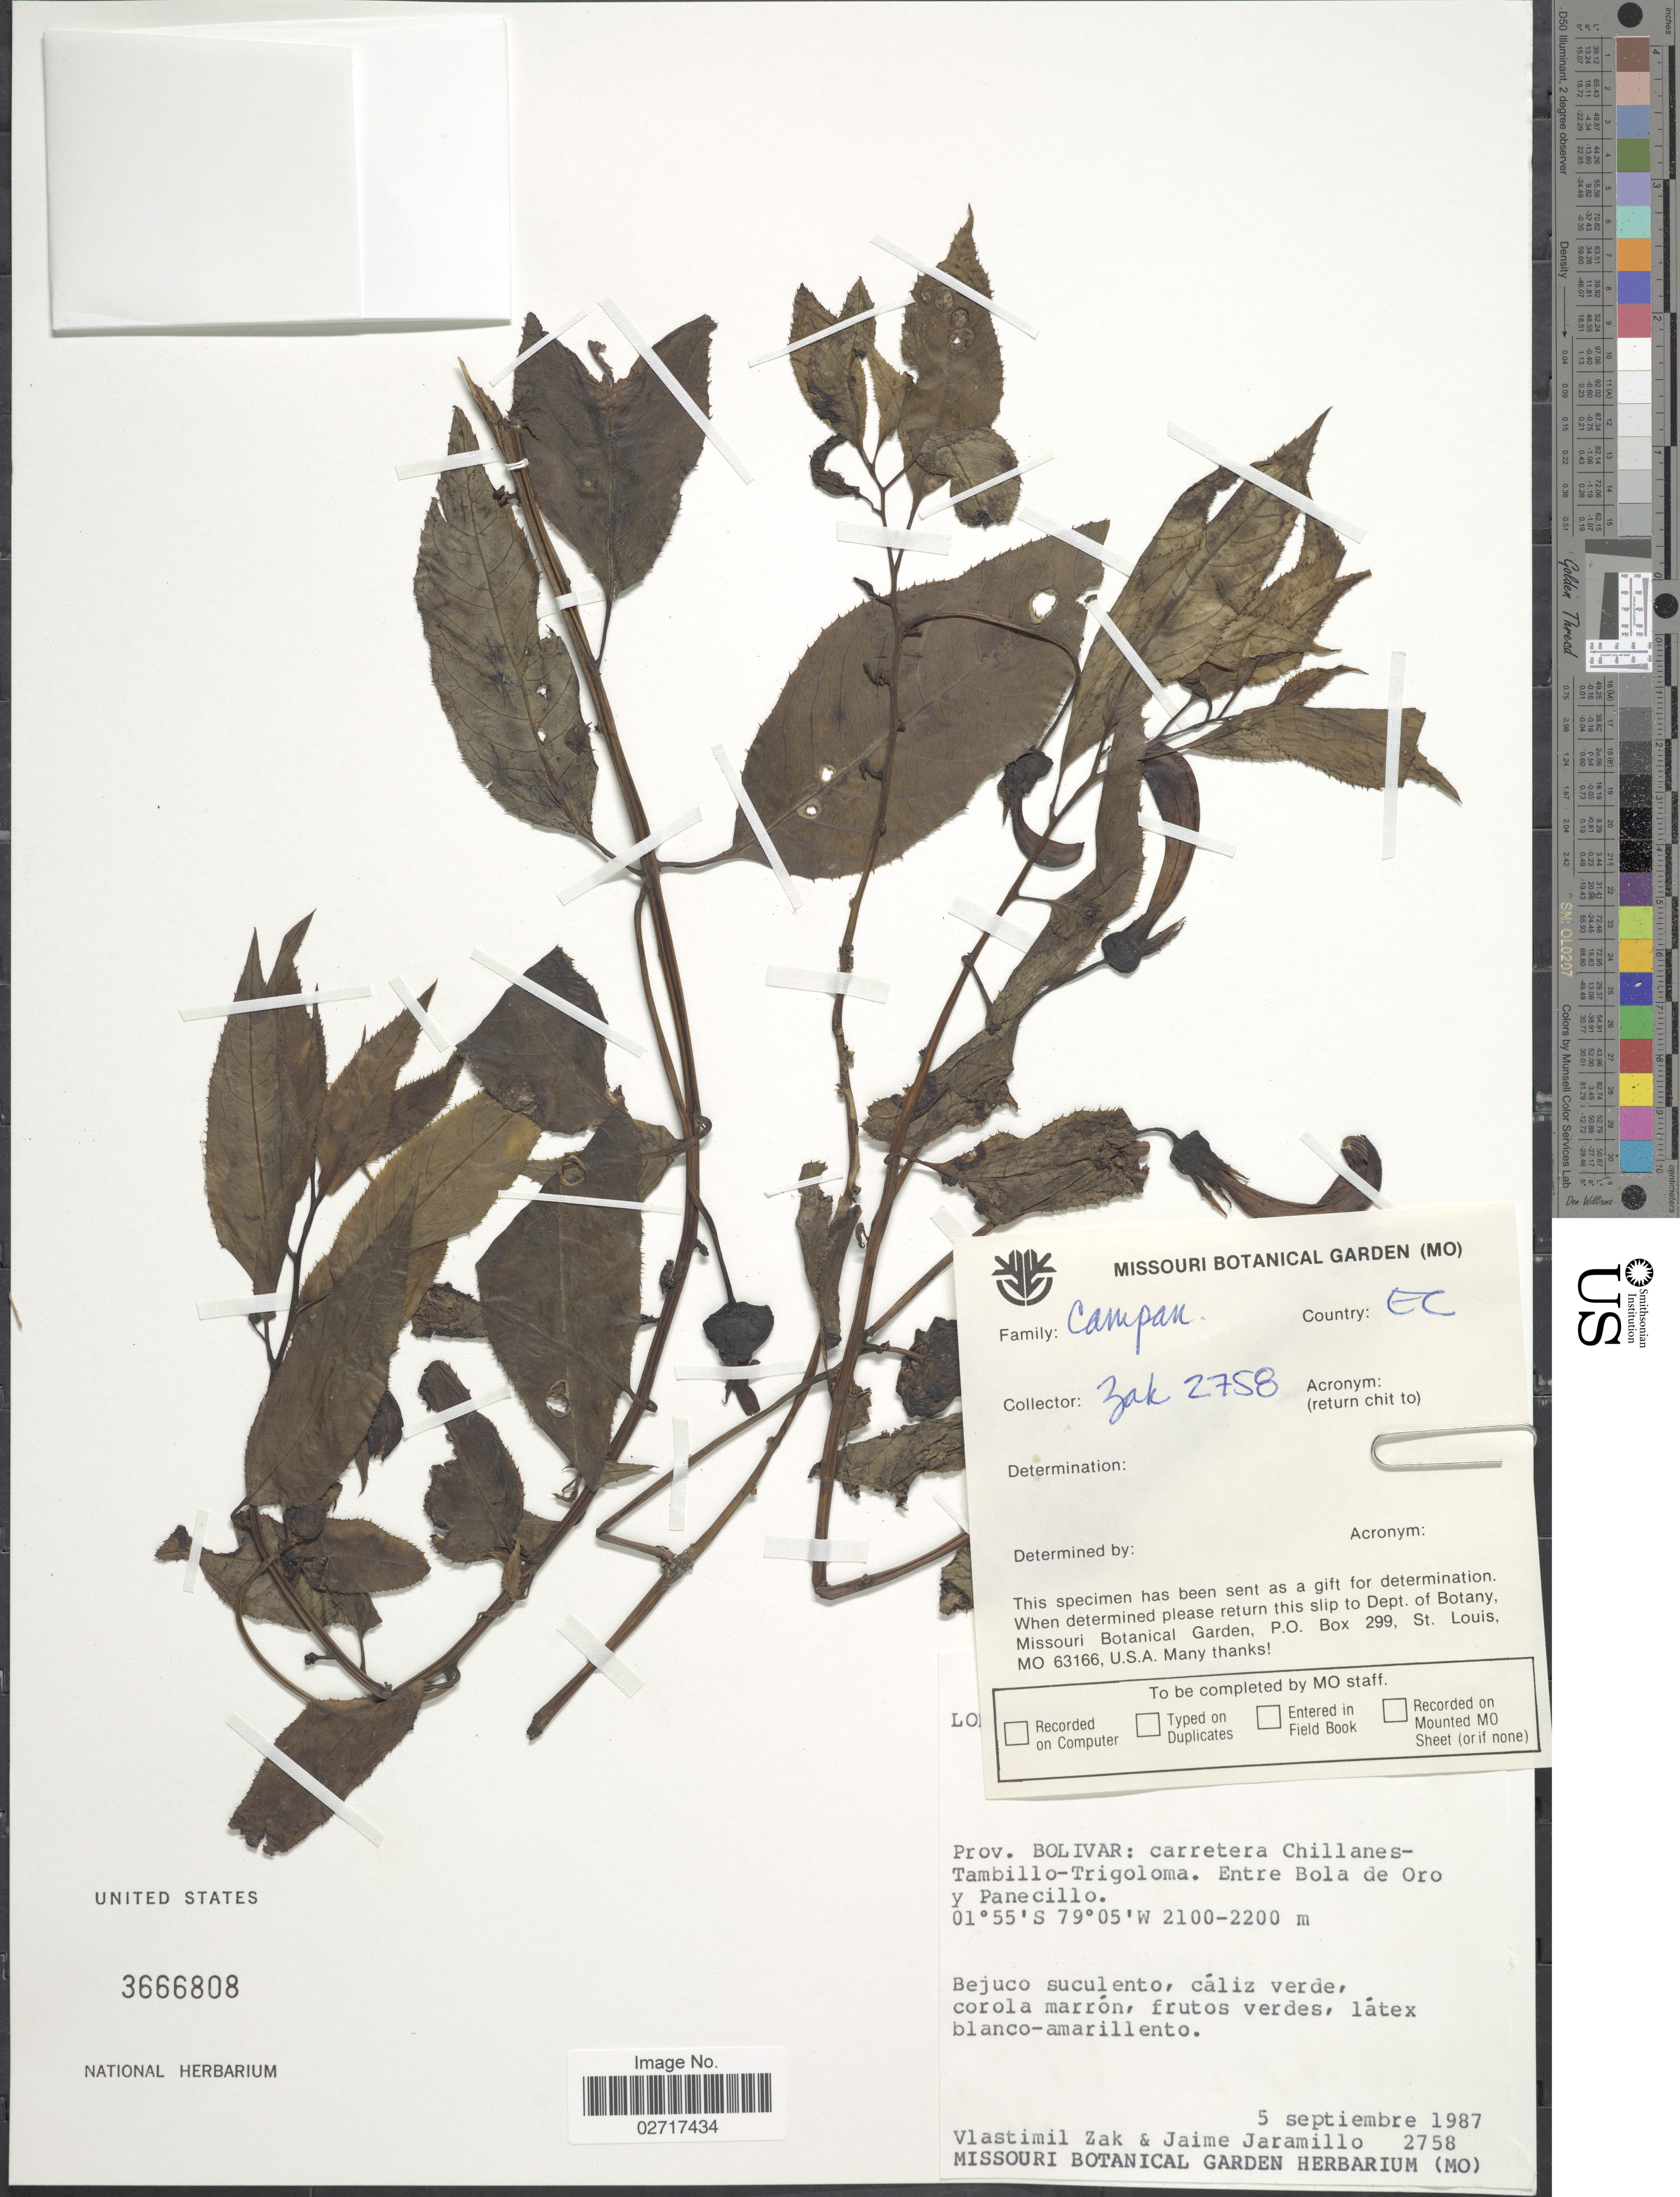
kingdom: Plantae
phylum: Tracheophyta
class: Magnoliopsida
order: Asterales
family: Campanulaceae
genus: Siphocampylus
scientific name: Siphocampylus sp.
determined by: Lagomarsino, L. P.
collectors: V. Zak & J. Jaramillo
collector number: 2758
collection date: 1987-09-05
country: Ecuador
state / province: Bolívar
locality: Carretera Chillanes-Tambillo-Trigoloma. Entre Bola de Oro y Panecillo.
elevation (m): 2100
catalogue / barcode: US 3666808